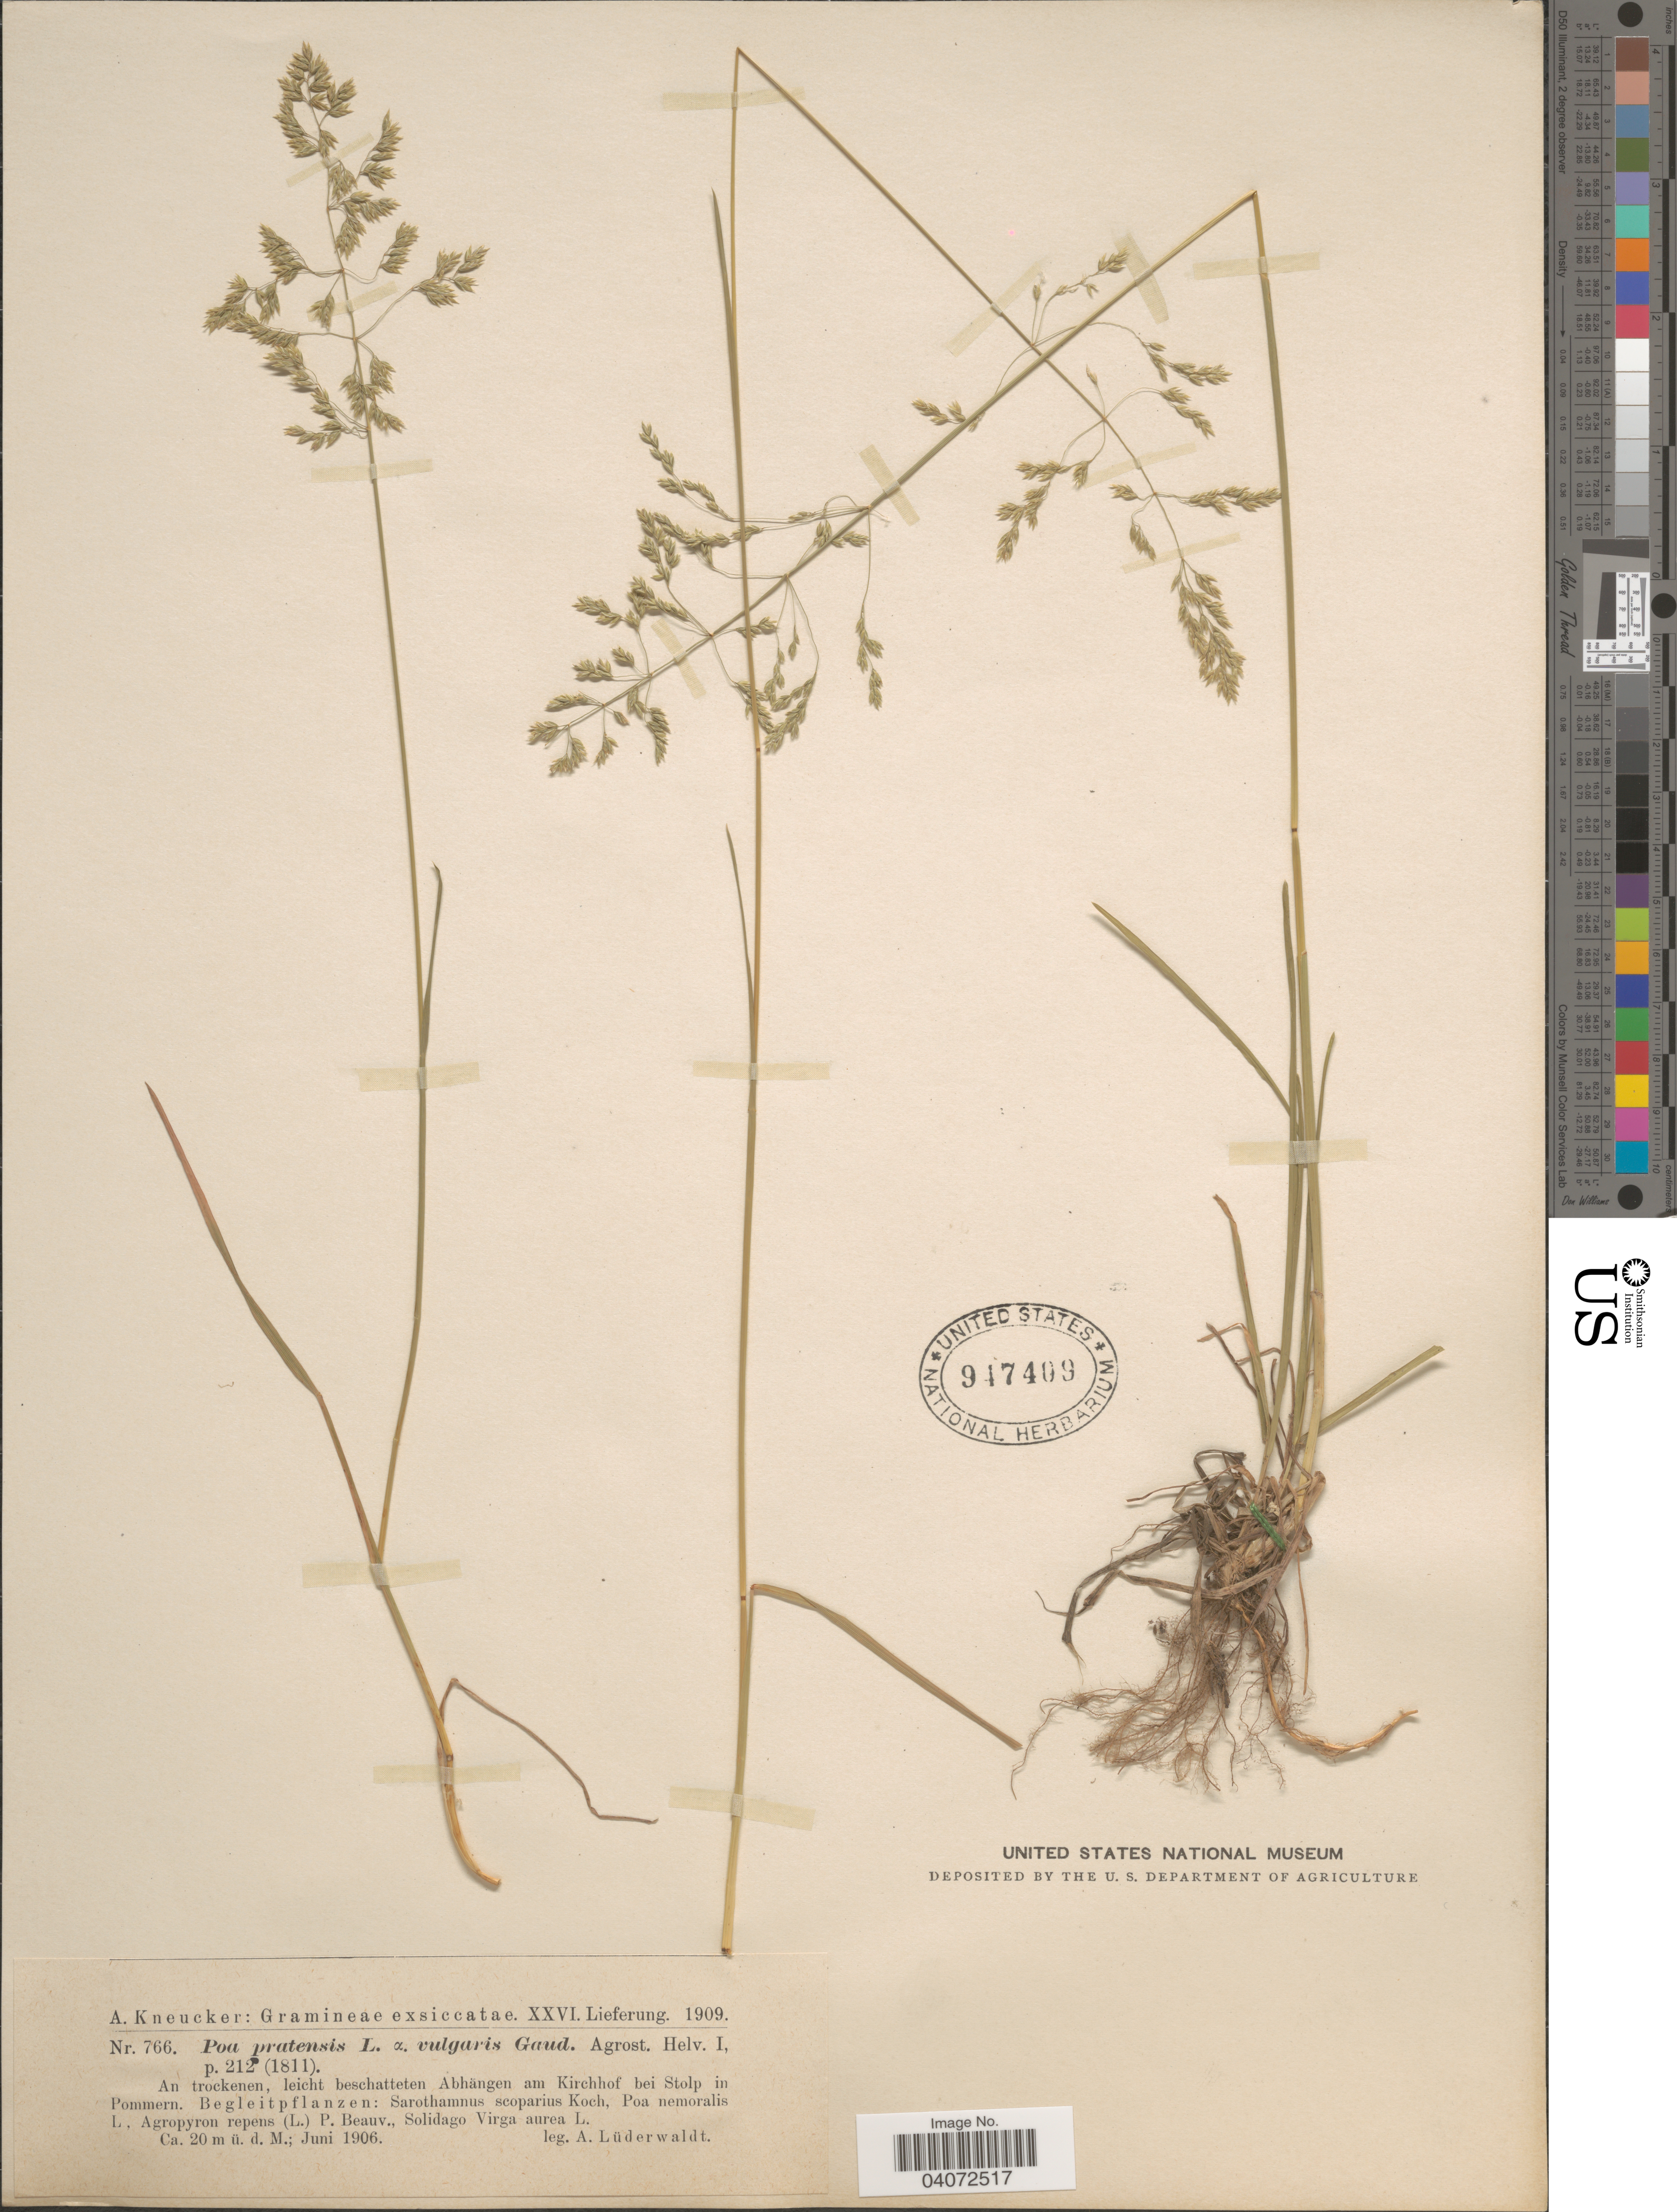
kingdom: Plantae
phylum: Tracheophyta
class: Liliopsida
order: Poales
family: Poaceae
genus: Poa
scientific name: Poa pratensis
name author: L.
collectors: A. Lüderwaldt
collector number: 766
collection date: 1906-06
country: Poland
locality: An trockenen, leicht beschatteten Abhängen am Kirchhof bei Stolp in Pommern.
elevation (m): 20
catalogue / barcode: US 947409